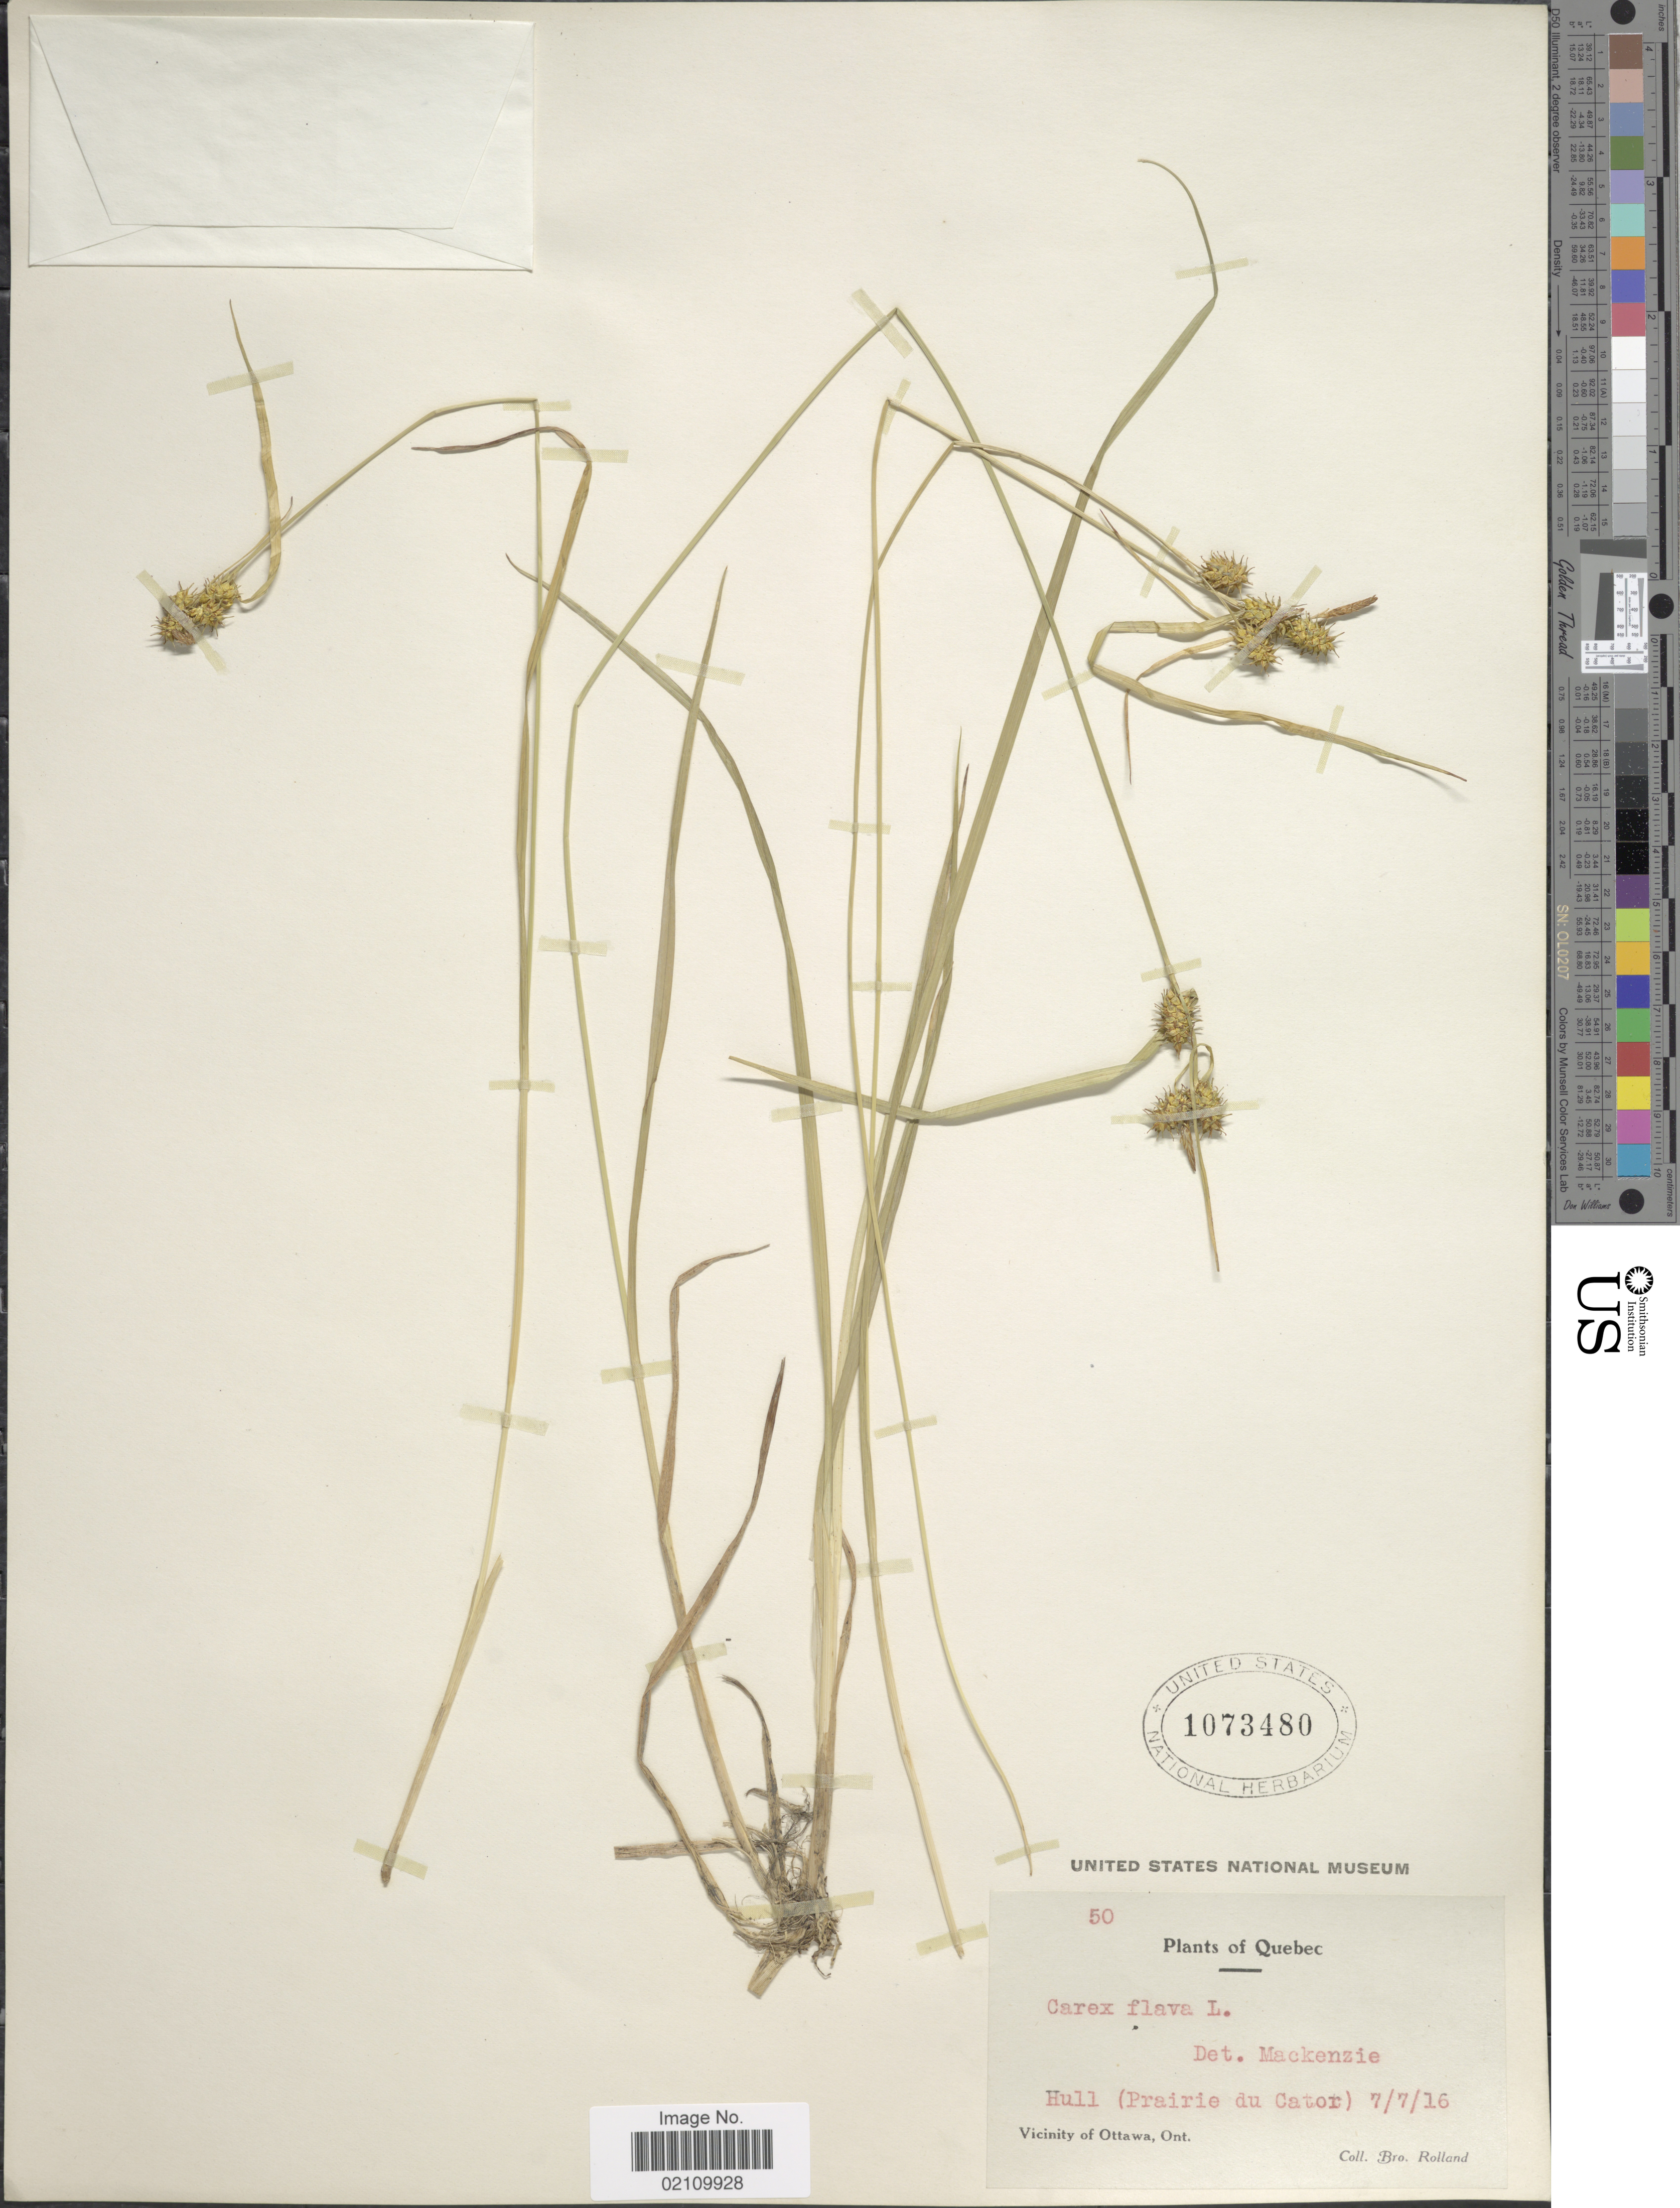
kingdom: Plantae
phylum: Tracheophyta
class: Liliopsida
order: Poales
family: Cyperaceae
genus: Carex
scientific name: Carex flava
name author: L.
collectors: B. Rolland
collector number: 50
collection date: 1916-07-07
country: Canada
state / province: Ontario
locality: Hull (Prairie du Cator). Vicinity of Ottawa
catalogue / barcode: US 1073480